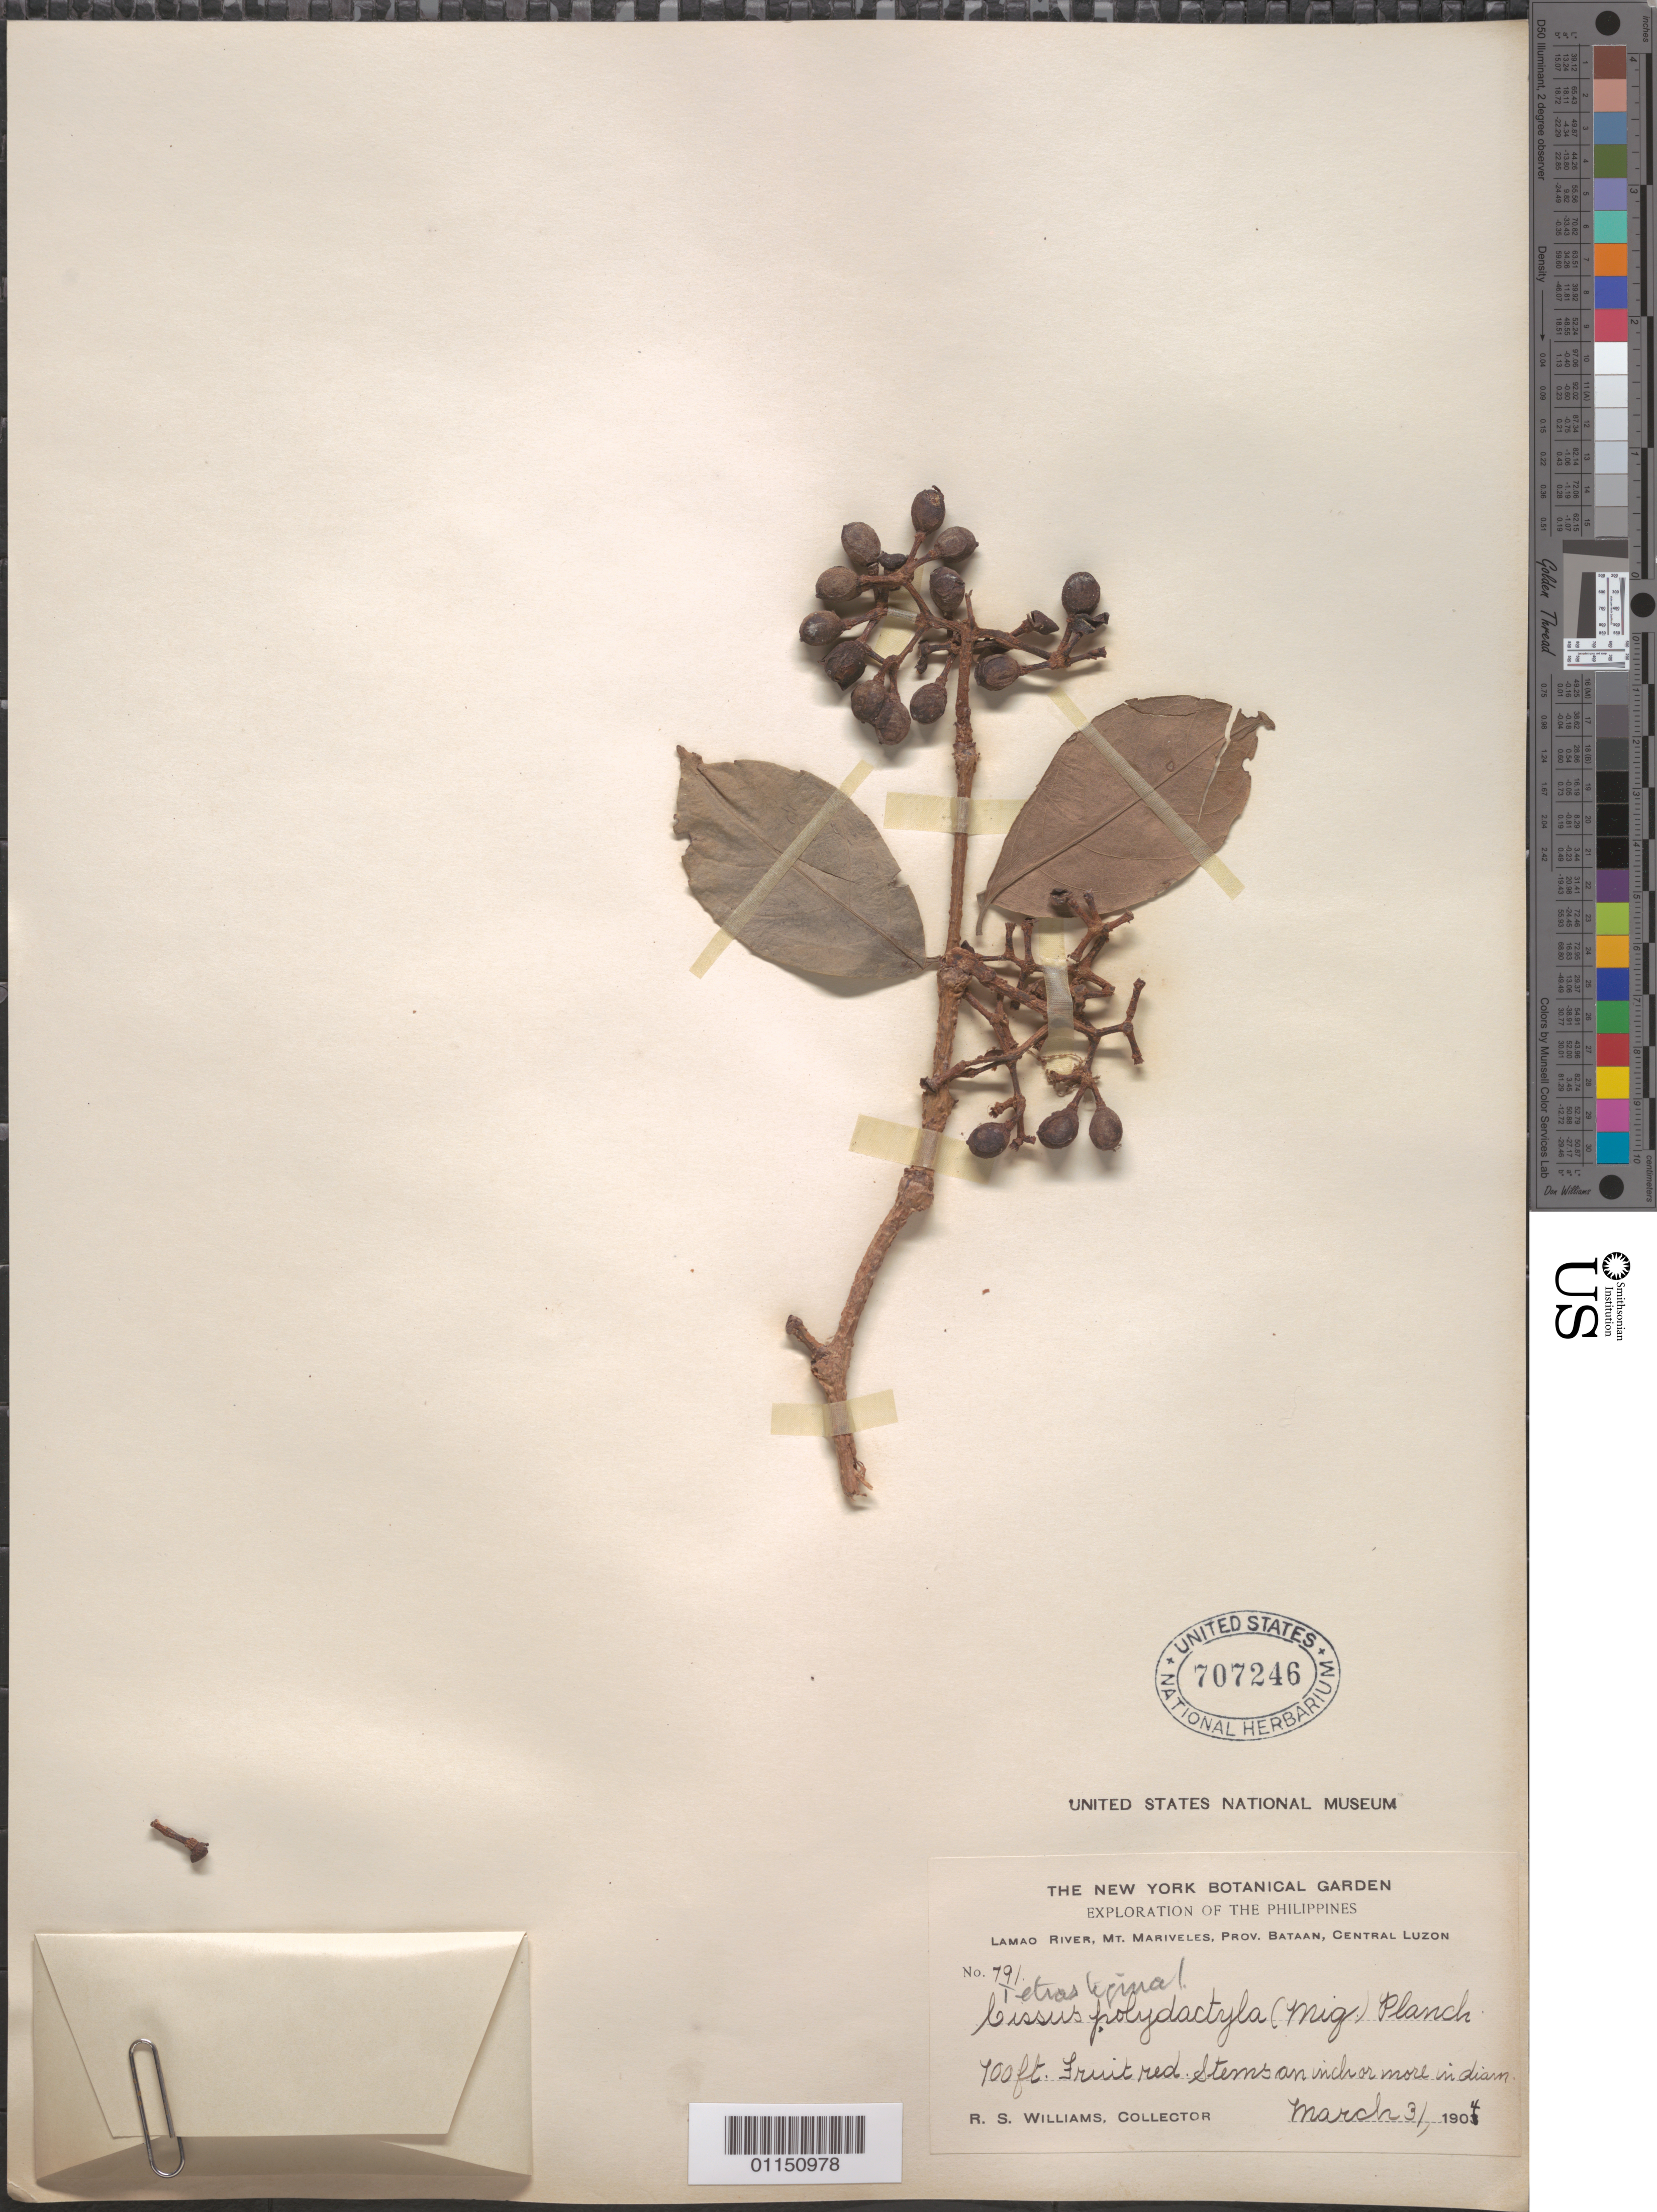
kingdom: Plantae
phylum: Tracheophyta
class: Magnoliopsida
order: Vitales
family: Vitaceae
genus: Tetrastigma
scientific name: Tetrastigma sp.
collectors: R. S. Williams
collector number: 791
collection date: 1904-03-31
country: Philippines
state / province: Central Luzon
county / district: Bataan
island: Luzon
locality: Lamao River, Mt Mariveles. Central Luzon.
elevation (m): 122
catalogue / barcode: US 707246